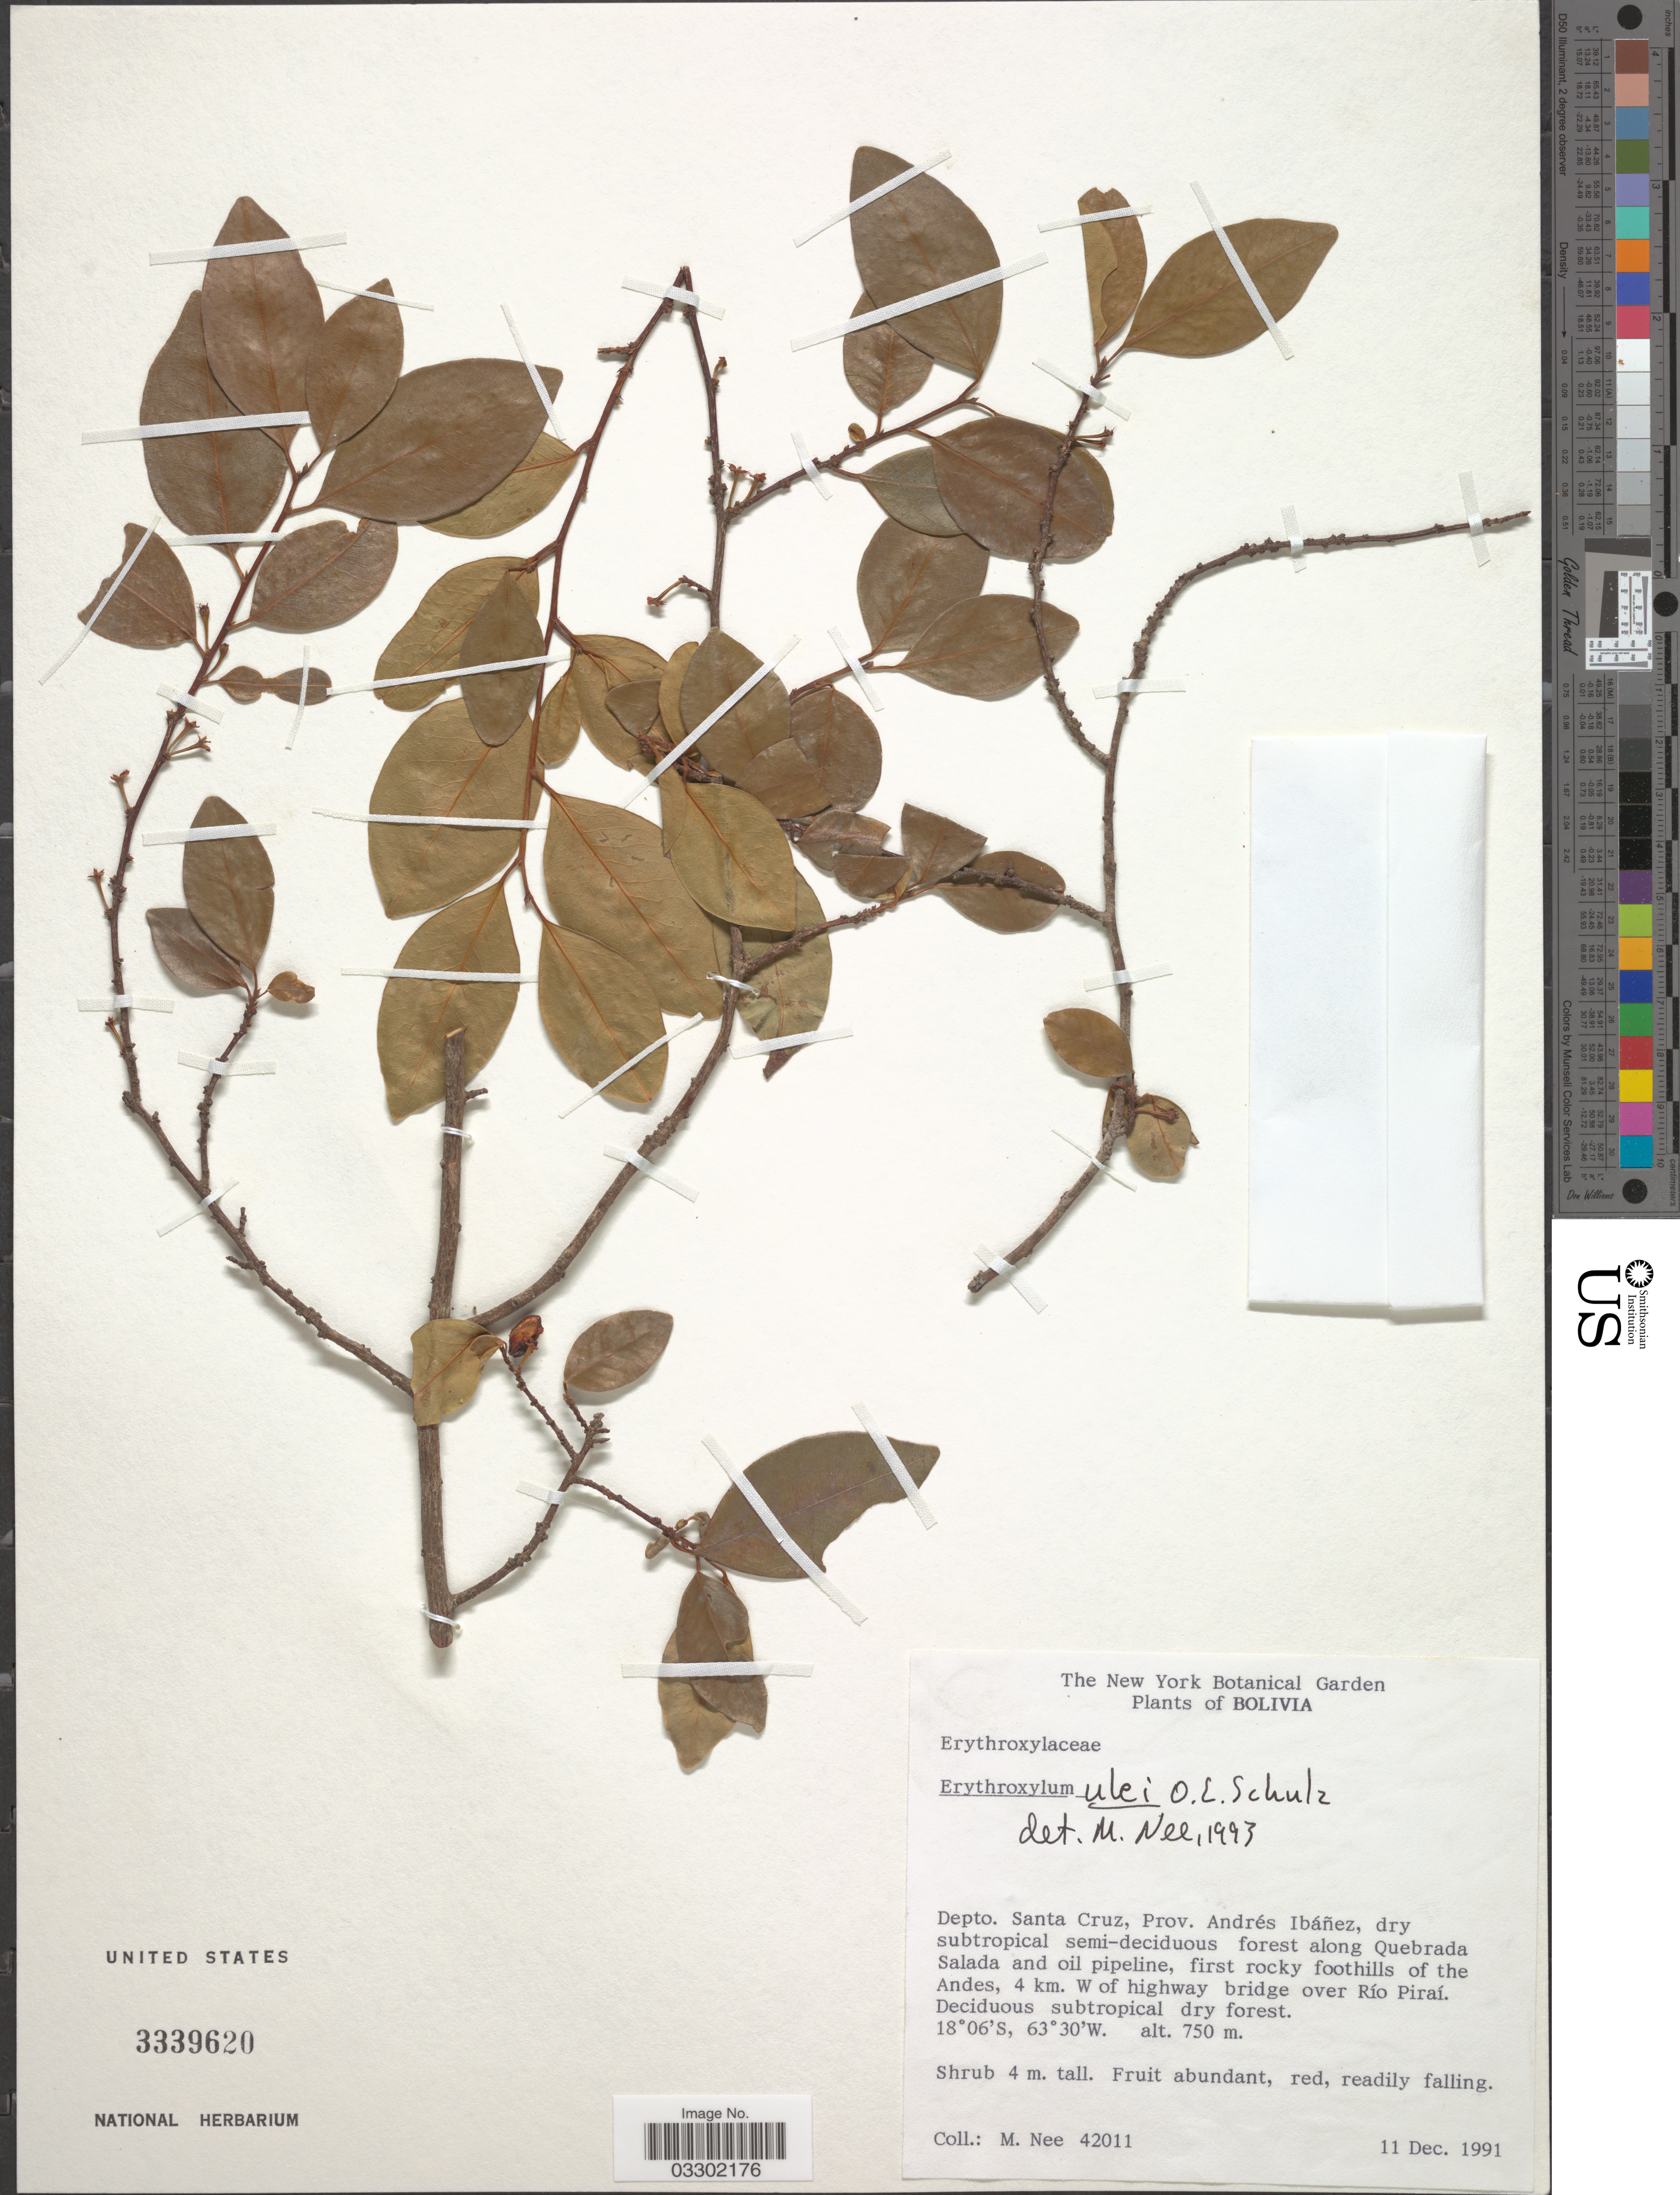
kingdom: Plantae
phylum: Tracheophyta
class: Magnoliopsida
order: Malpighiales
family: Erythroxylaceae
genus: Erythroxylum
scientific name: Erythroxylum ulei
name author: O.E. Schulz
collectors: M. Nee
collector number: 42011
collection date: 1991-12-11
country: Bolivia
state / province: Santa Cruz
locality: Depto. Santa Cruz, Prov. Andrés Ibáñez, dry subtropical semi-deciduous forest along Quebrada Salada and oil pipeline, first rocky foothills of the Andes, 4 km. W of highway bridge over Río Piraí.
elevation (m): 750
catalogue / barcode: US 3339620